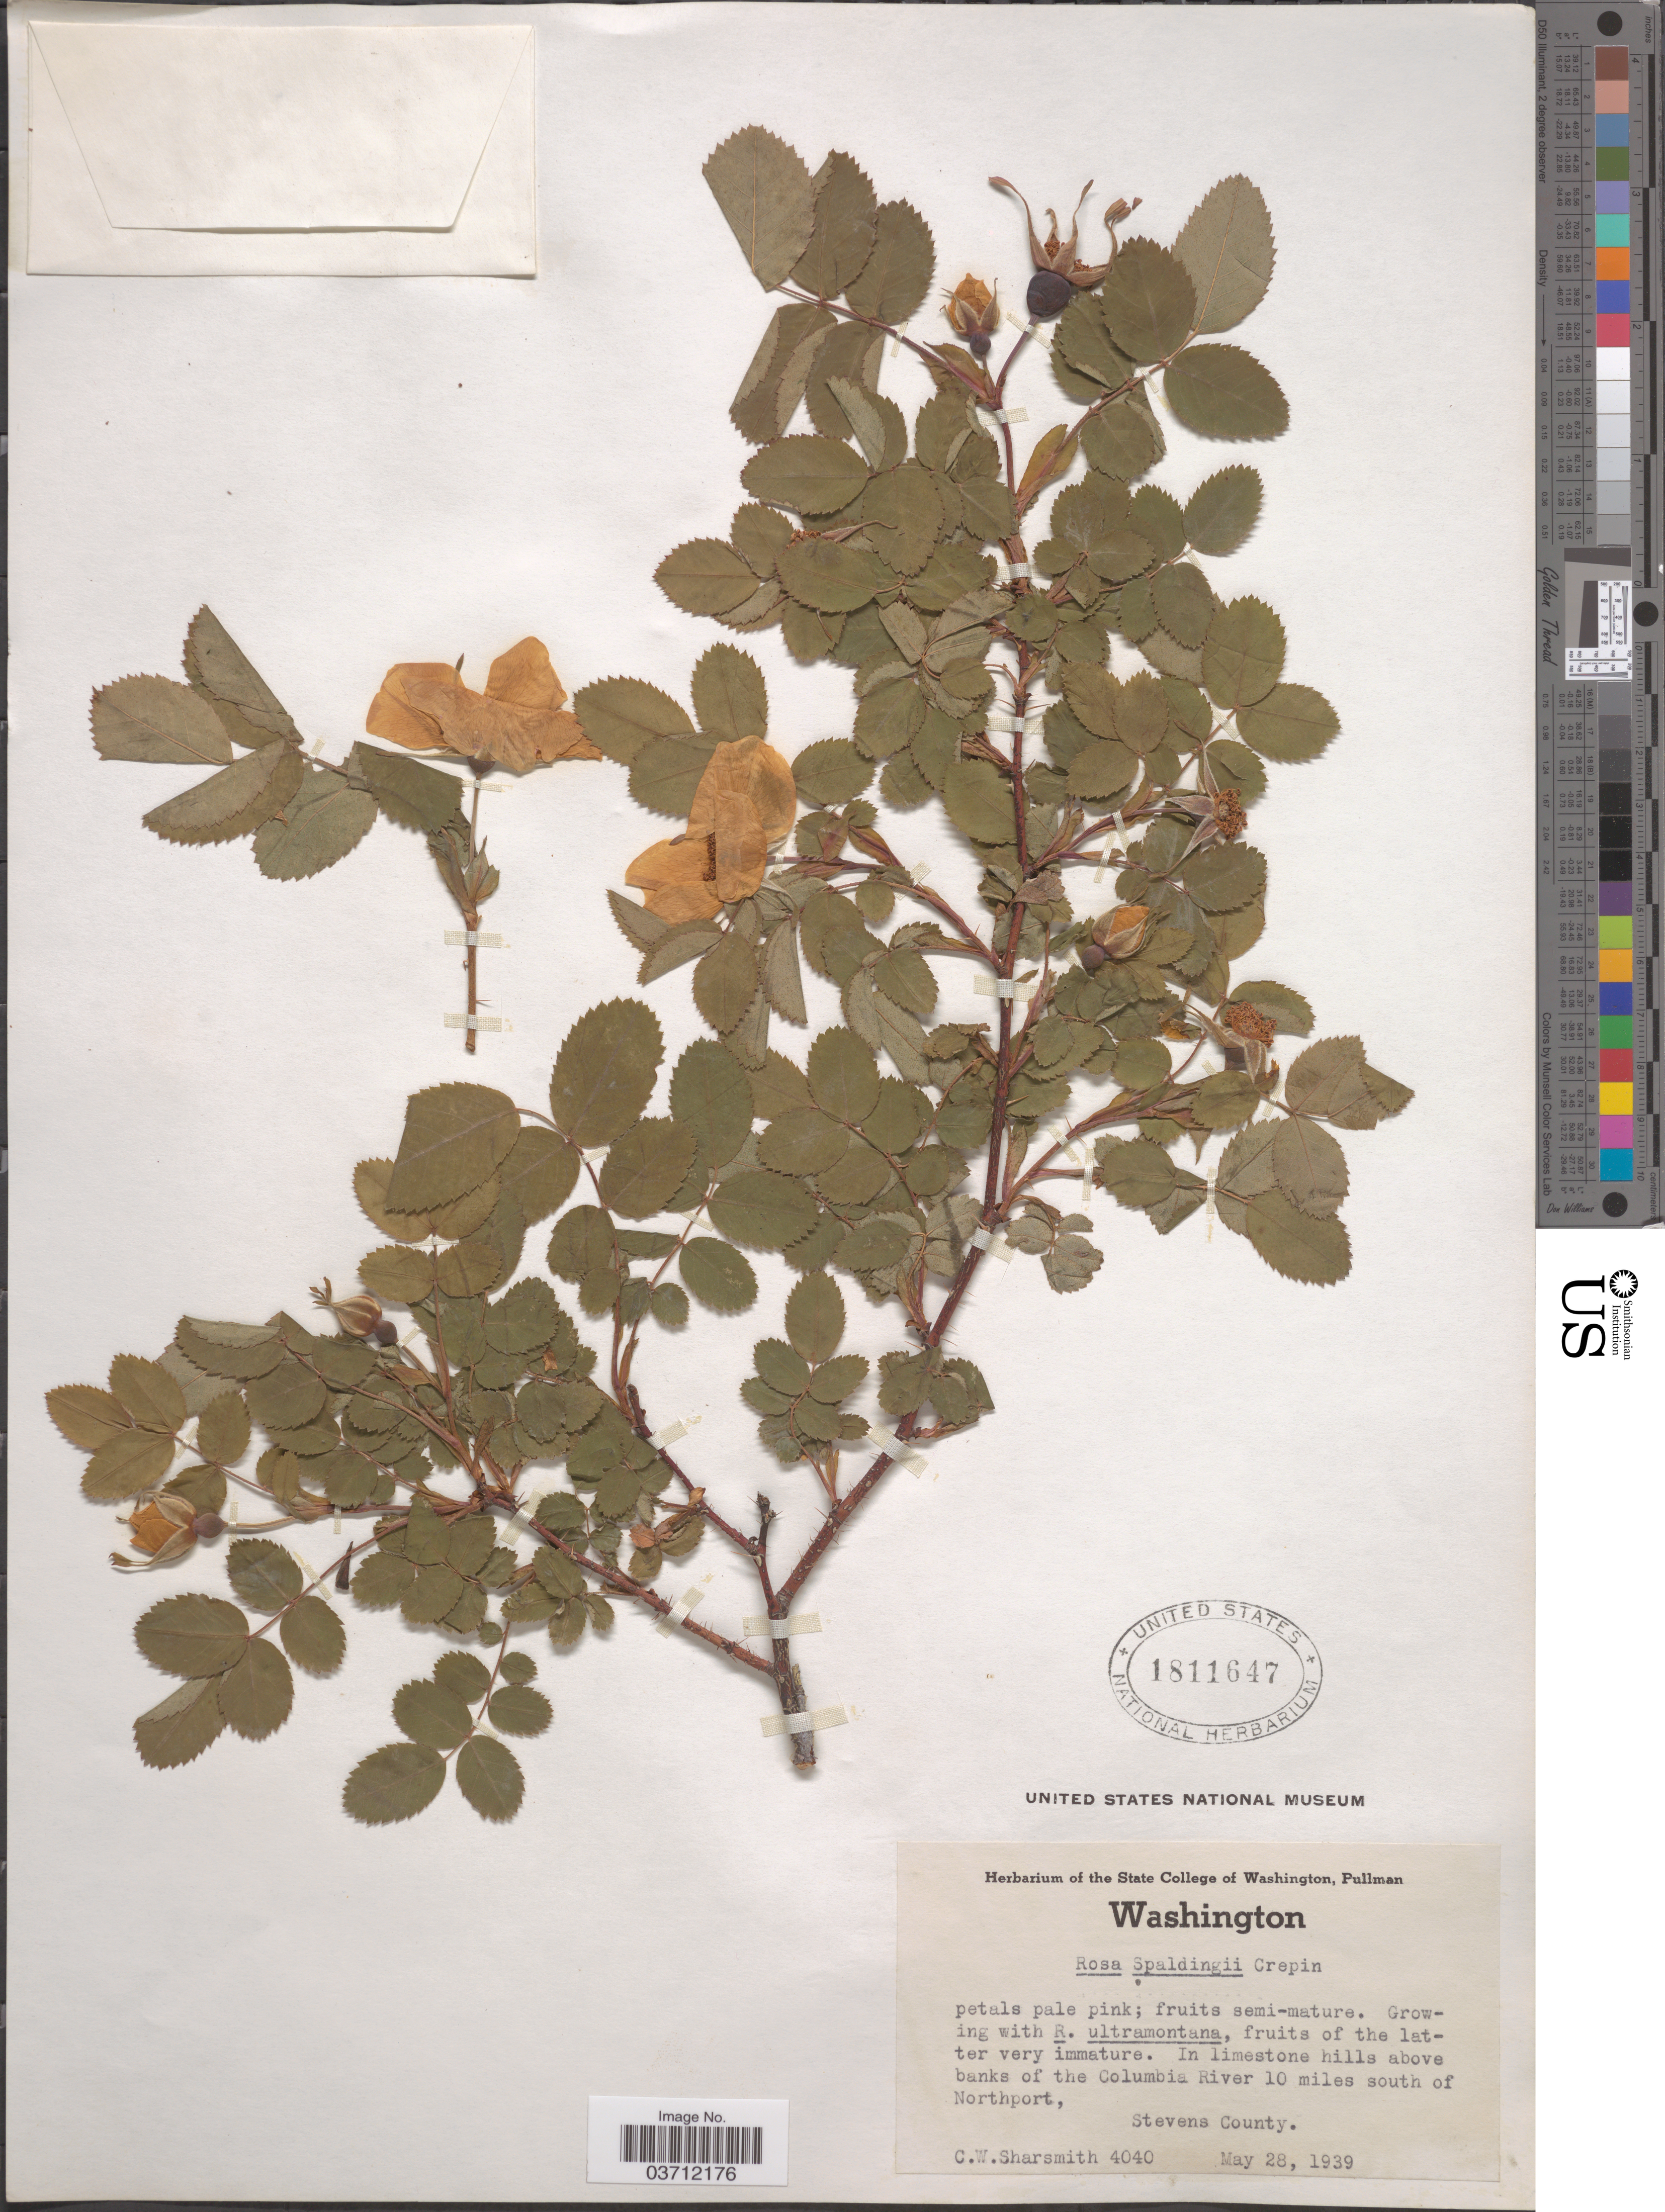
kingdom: Plantae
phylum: Tracheophyta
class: Magnoliopsida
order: Rosales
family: Rosaceae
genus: Rosa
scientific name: Rosa spaldingii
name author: Crép. ex Rydb.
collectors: C. Sharsmith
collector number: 4040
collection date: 1939-05-28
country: United States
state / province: Washington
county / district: Stevens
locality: In limestone hills above banks of the Columbia River 10 miles south of Northport, Stevens County.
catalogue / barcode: US 1811647